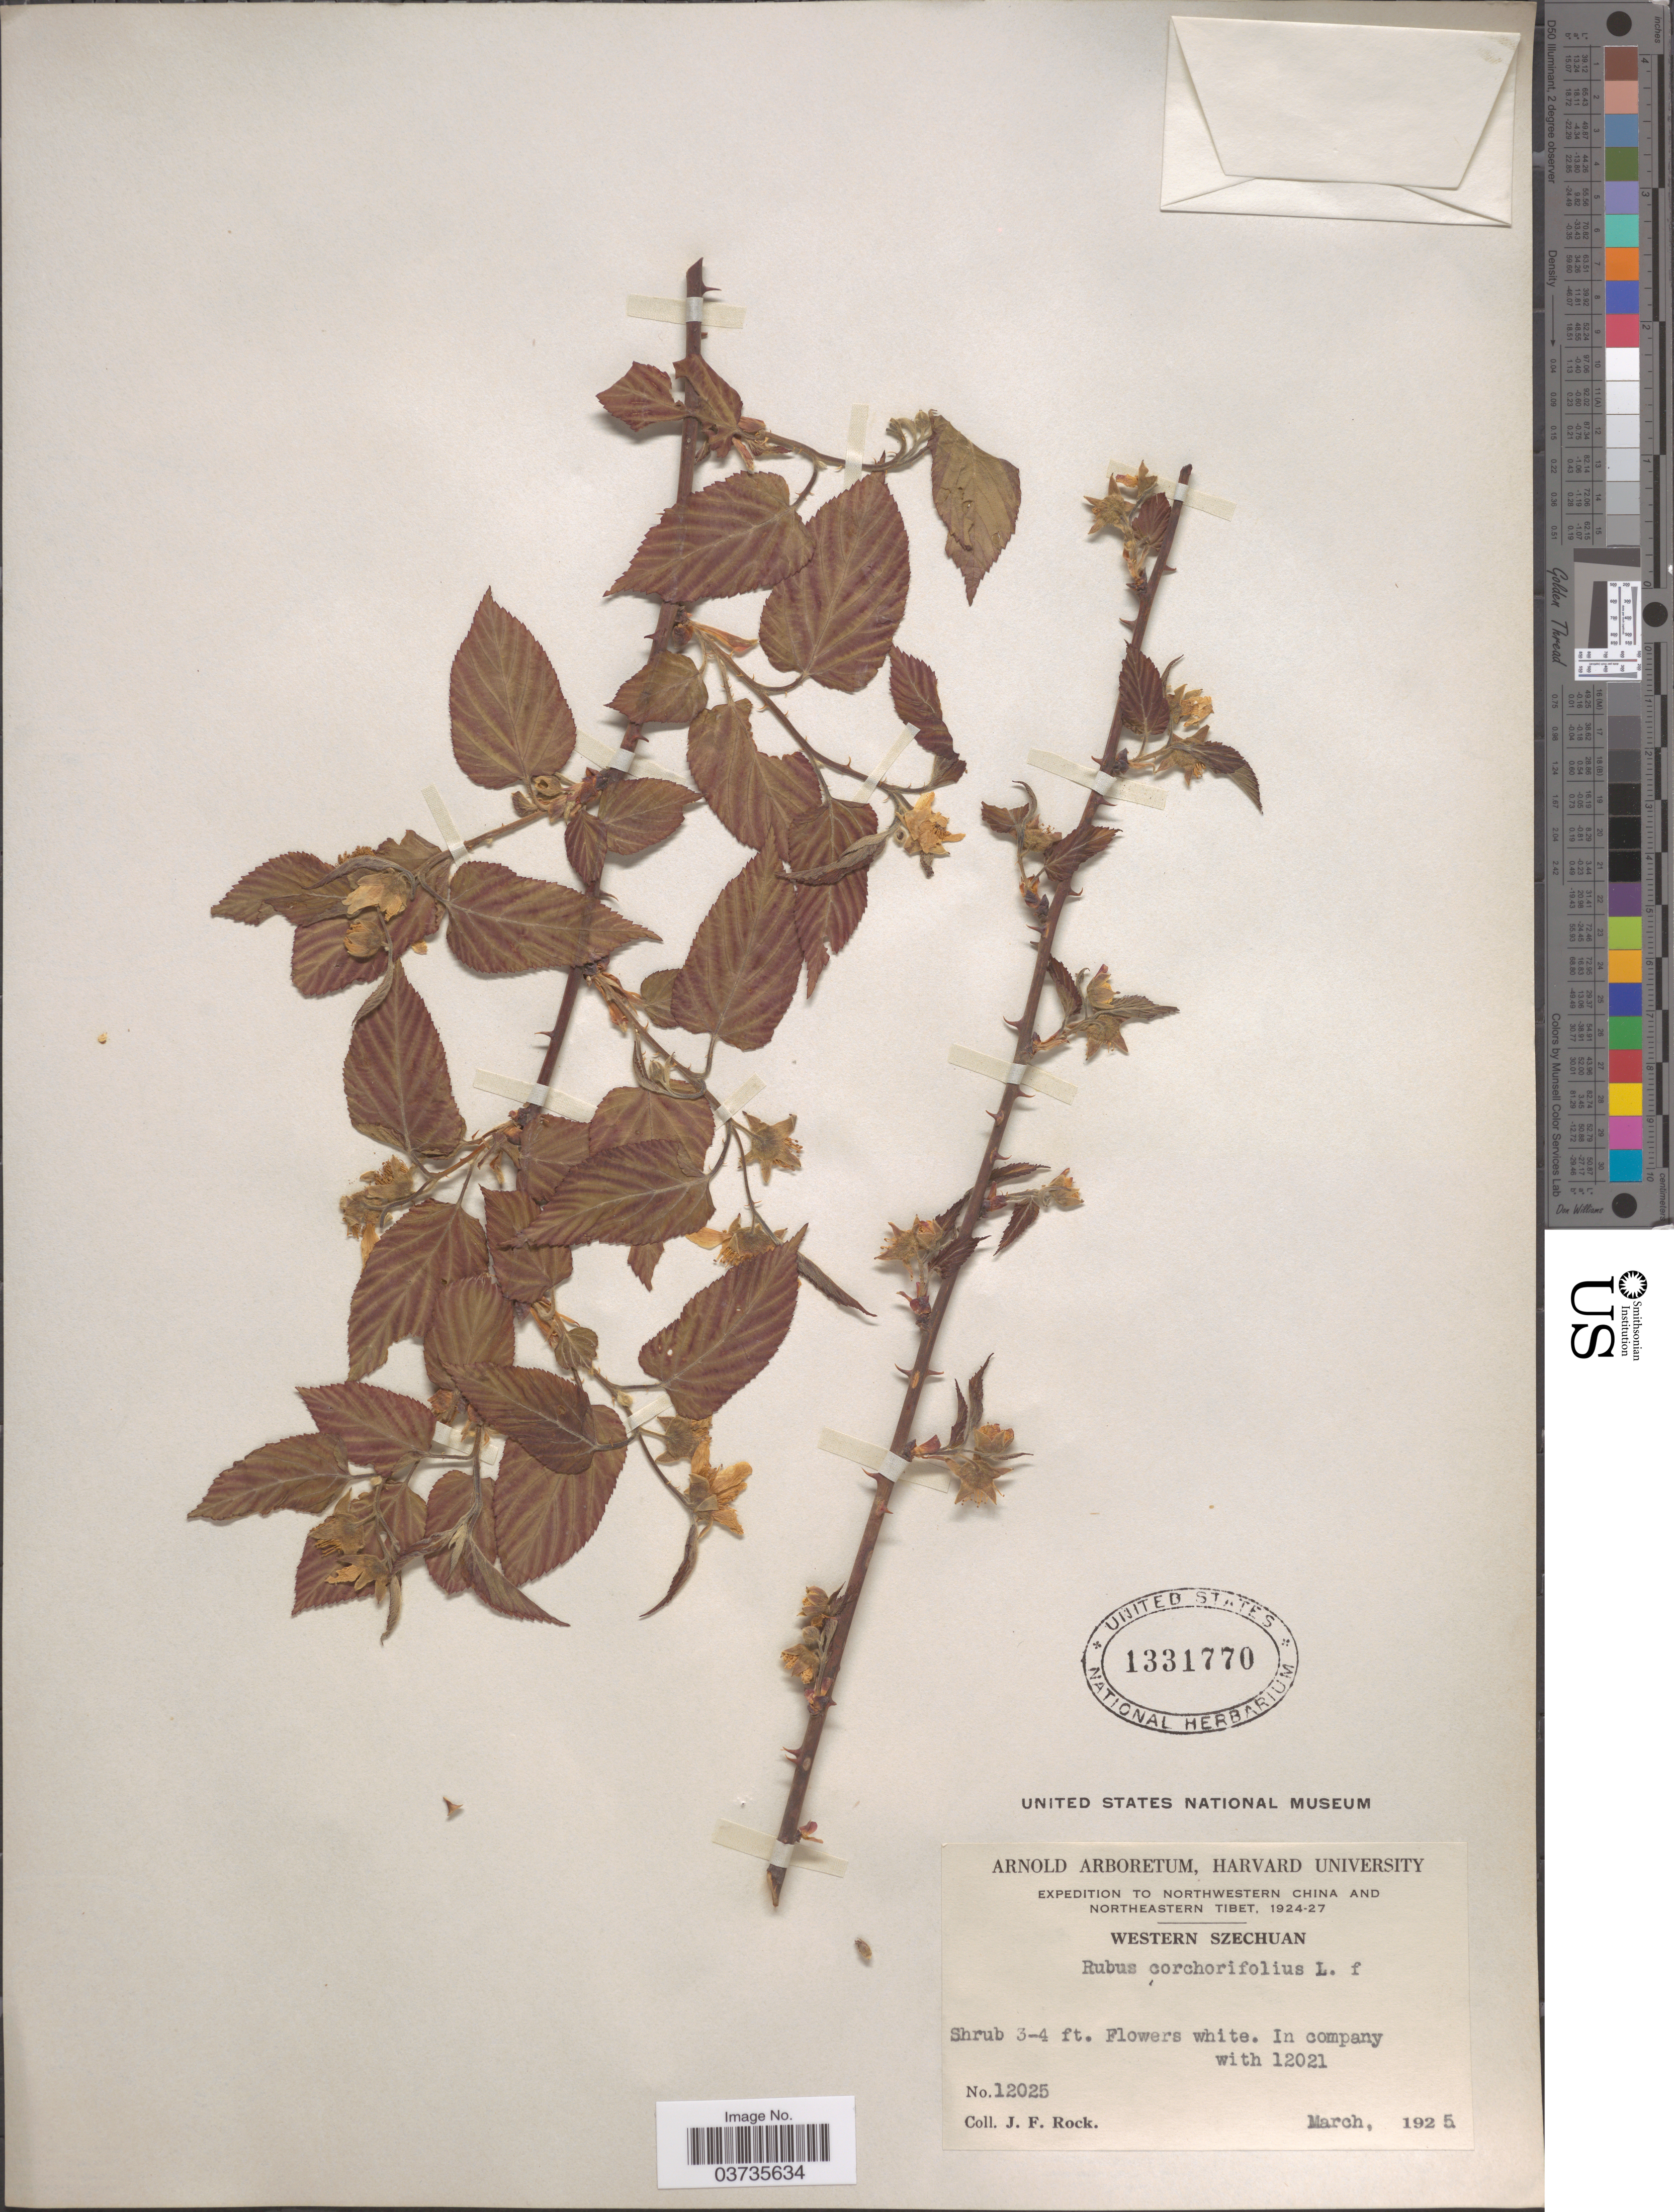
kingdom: Plantae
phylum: Tracheophyta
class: Magnoliopsida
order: Rosales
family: Rosaceae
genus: Rubus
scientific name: Rubus corchorifolius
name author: L. f.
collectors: J. Rock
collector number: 12025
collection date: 1925-03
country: China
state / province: Sichuan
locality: Northwestern China. Western Szechuan.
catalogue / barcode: US 1331770